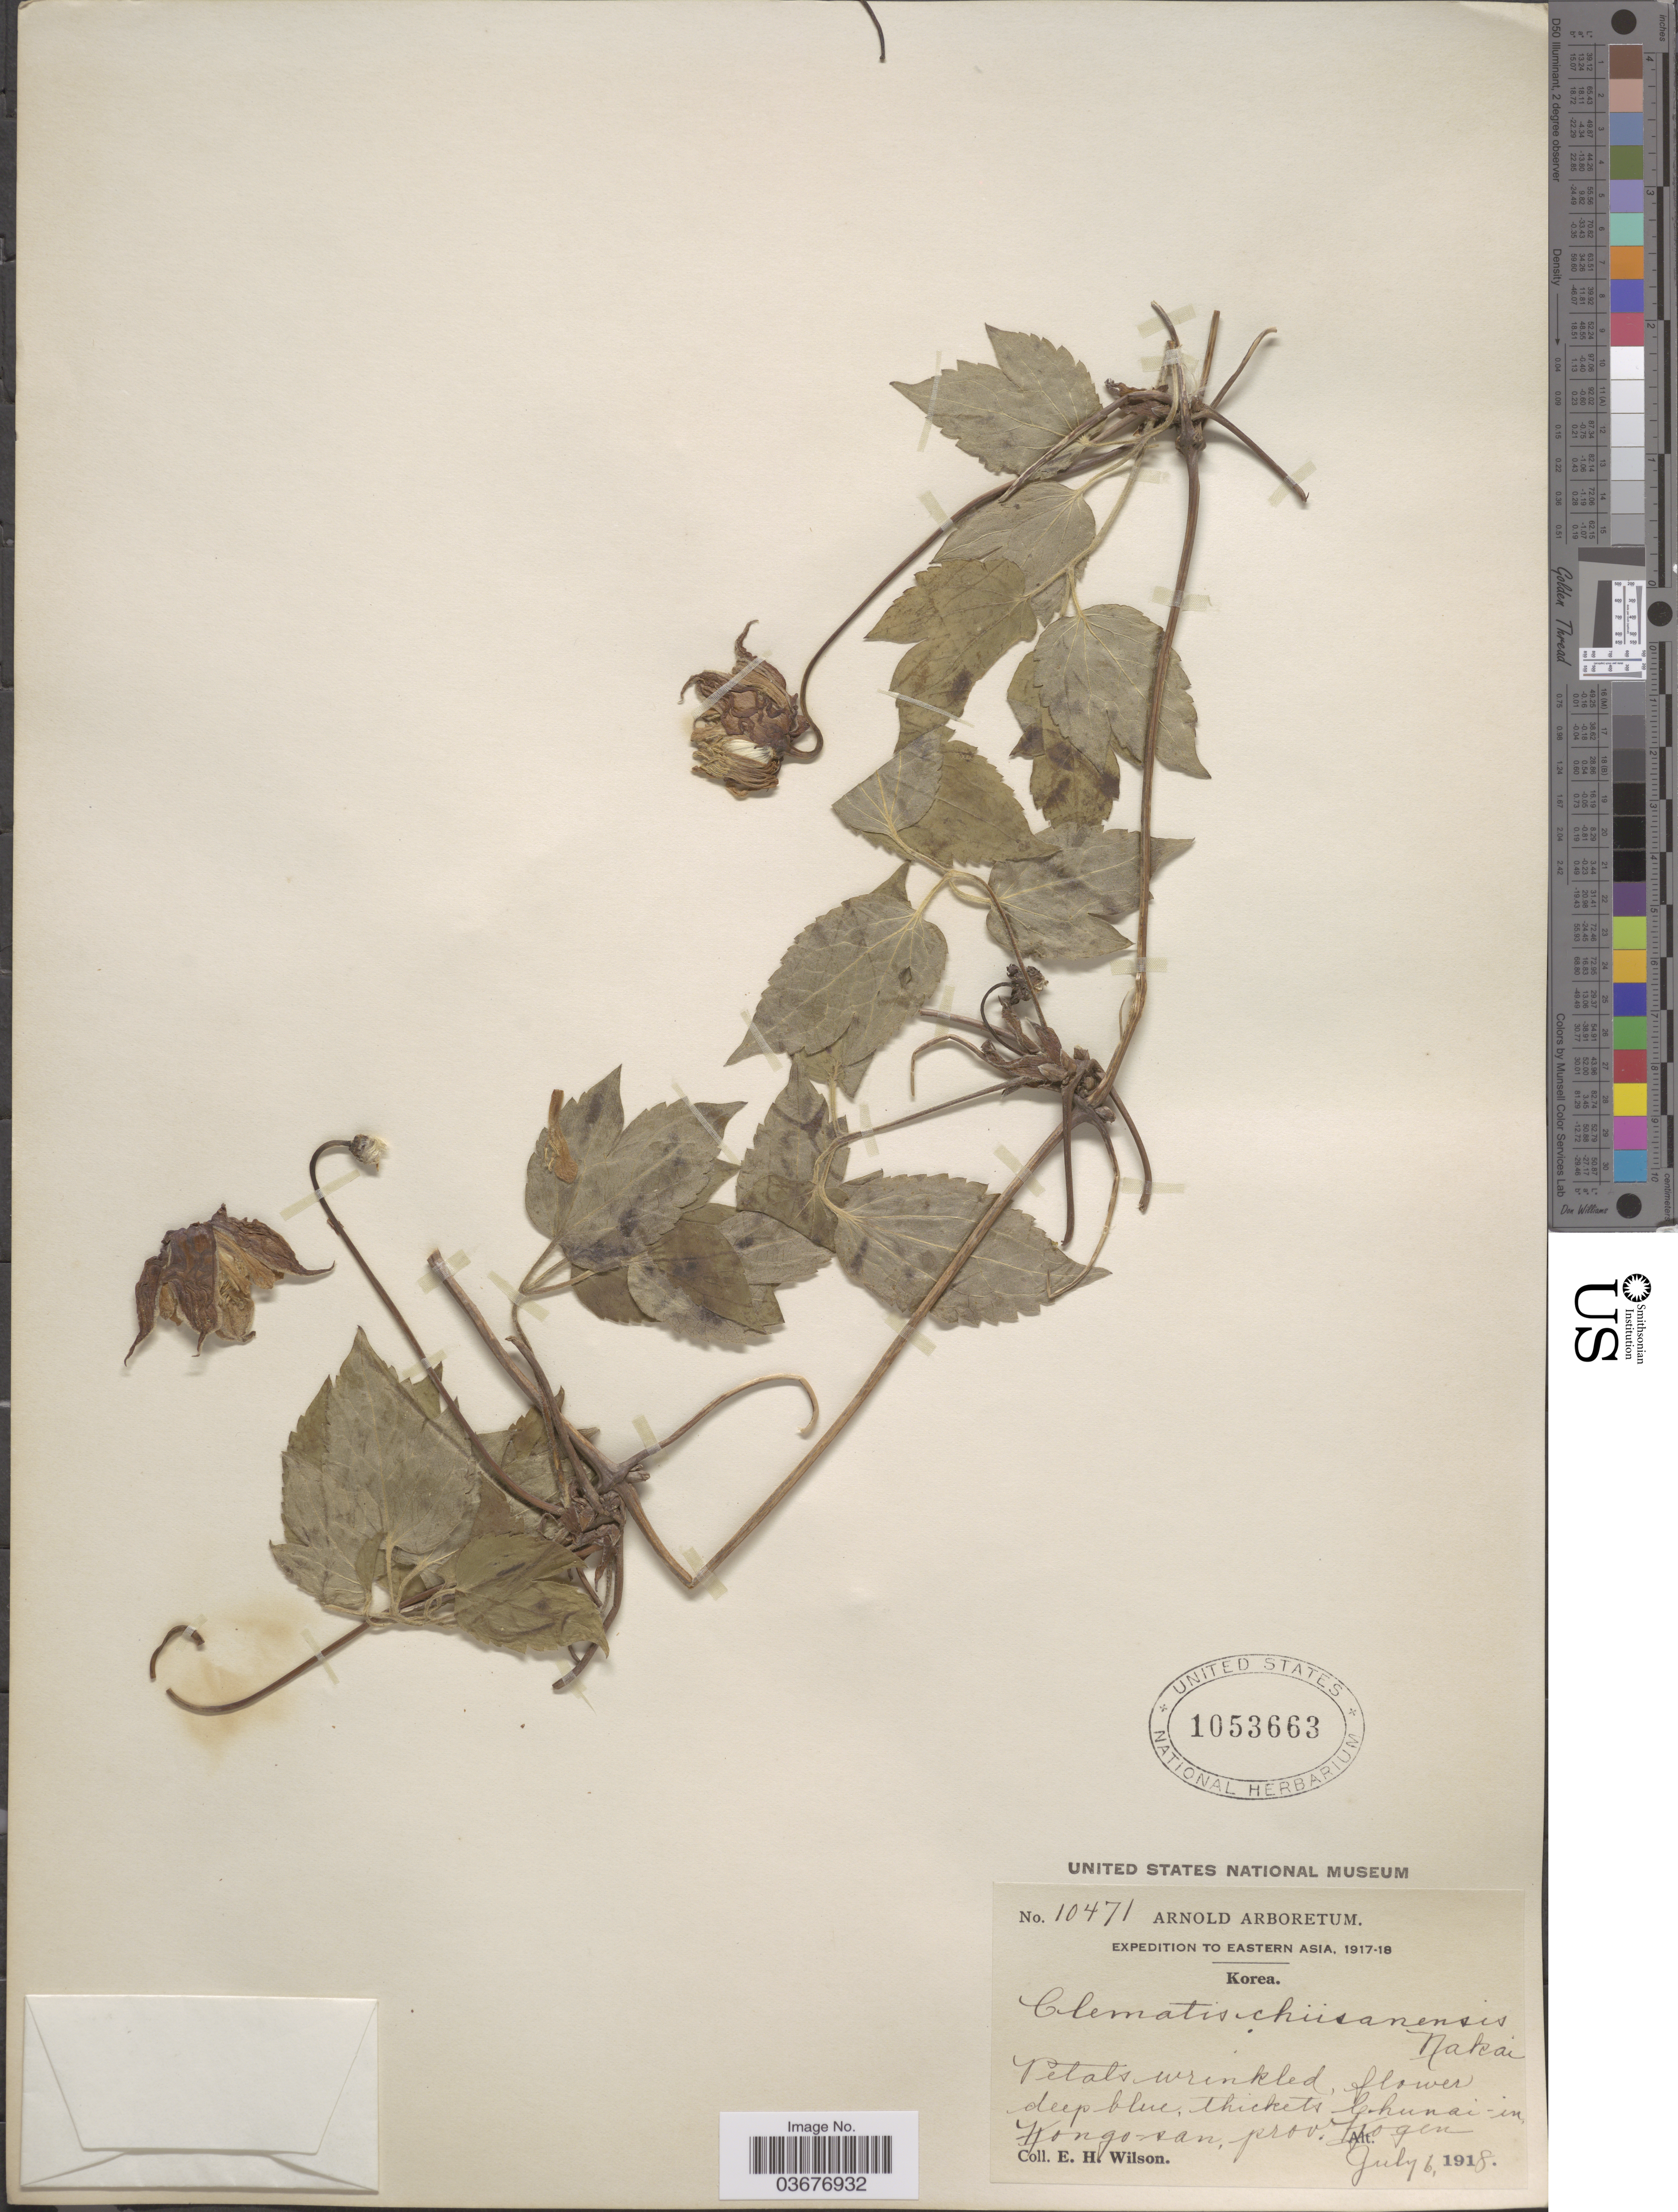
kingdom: Plantae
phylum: Tracheophyta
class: Magnoliopsida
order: Ranunculales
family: Ranunculaceae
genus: Clematis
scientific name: Clematis chiisanensis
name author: Nakai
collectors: E. Wilson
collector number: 10471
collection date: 1918-07-06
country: North Korea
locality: Chunai-in. Kongo-san, prov. Kogen.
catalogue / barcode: US 1053663